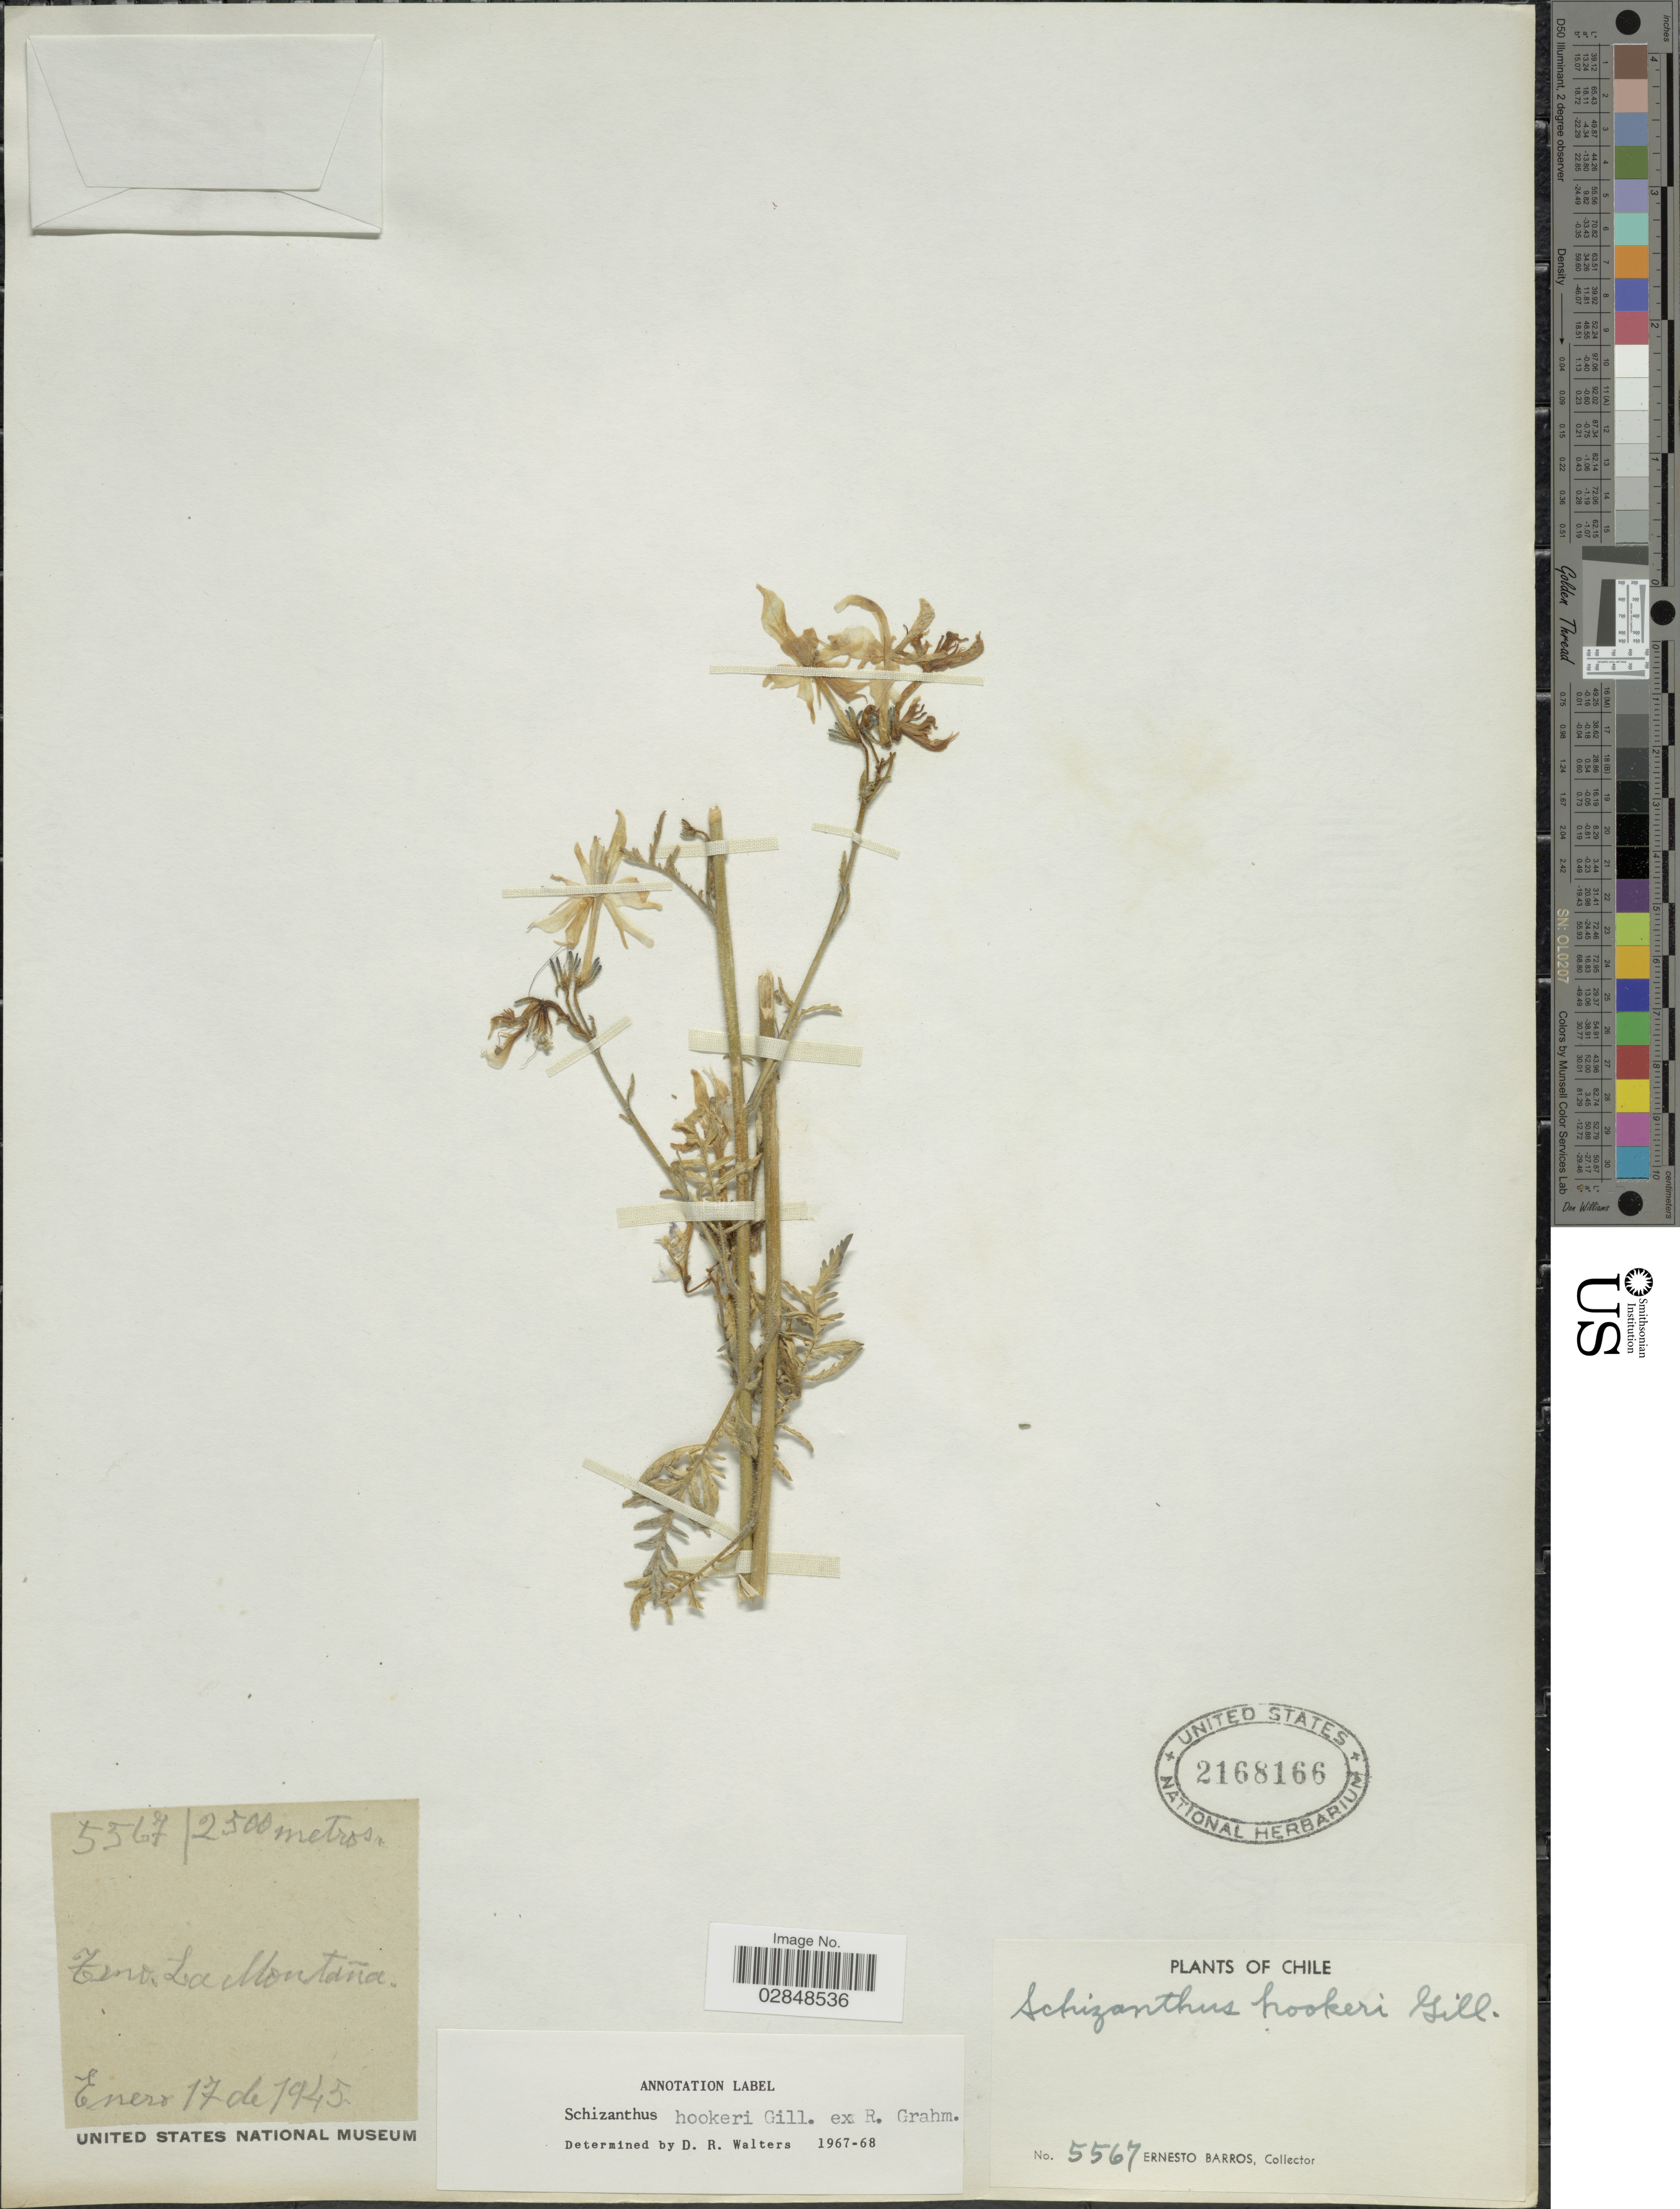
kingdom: Plantae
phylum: Tracheophyta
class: Magnoliopsida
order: Solanales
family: Solanaceae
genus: Schizanthus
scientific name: Schizanthus hookeri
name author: Gillies ex Graham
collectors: E. Barros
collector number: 5567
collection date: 1945-01-17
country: Chile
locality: Teno. La Montaña.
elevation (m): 2500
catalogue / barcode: US 2168166